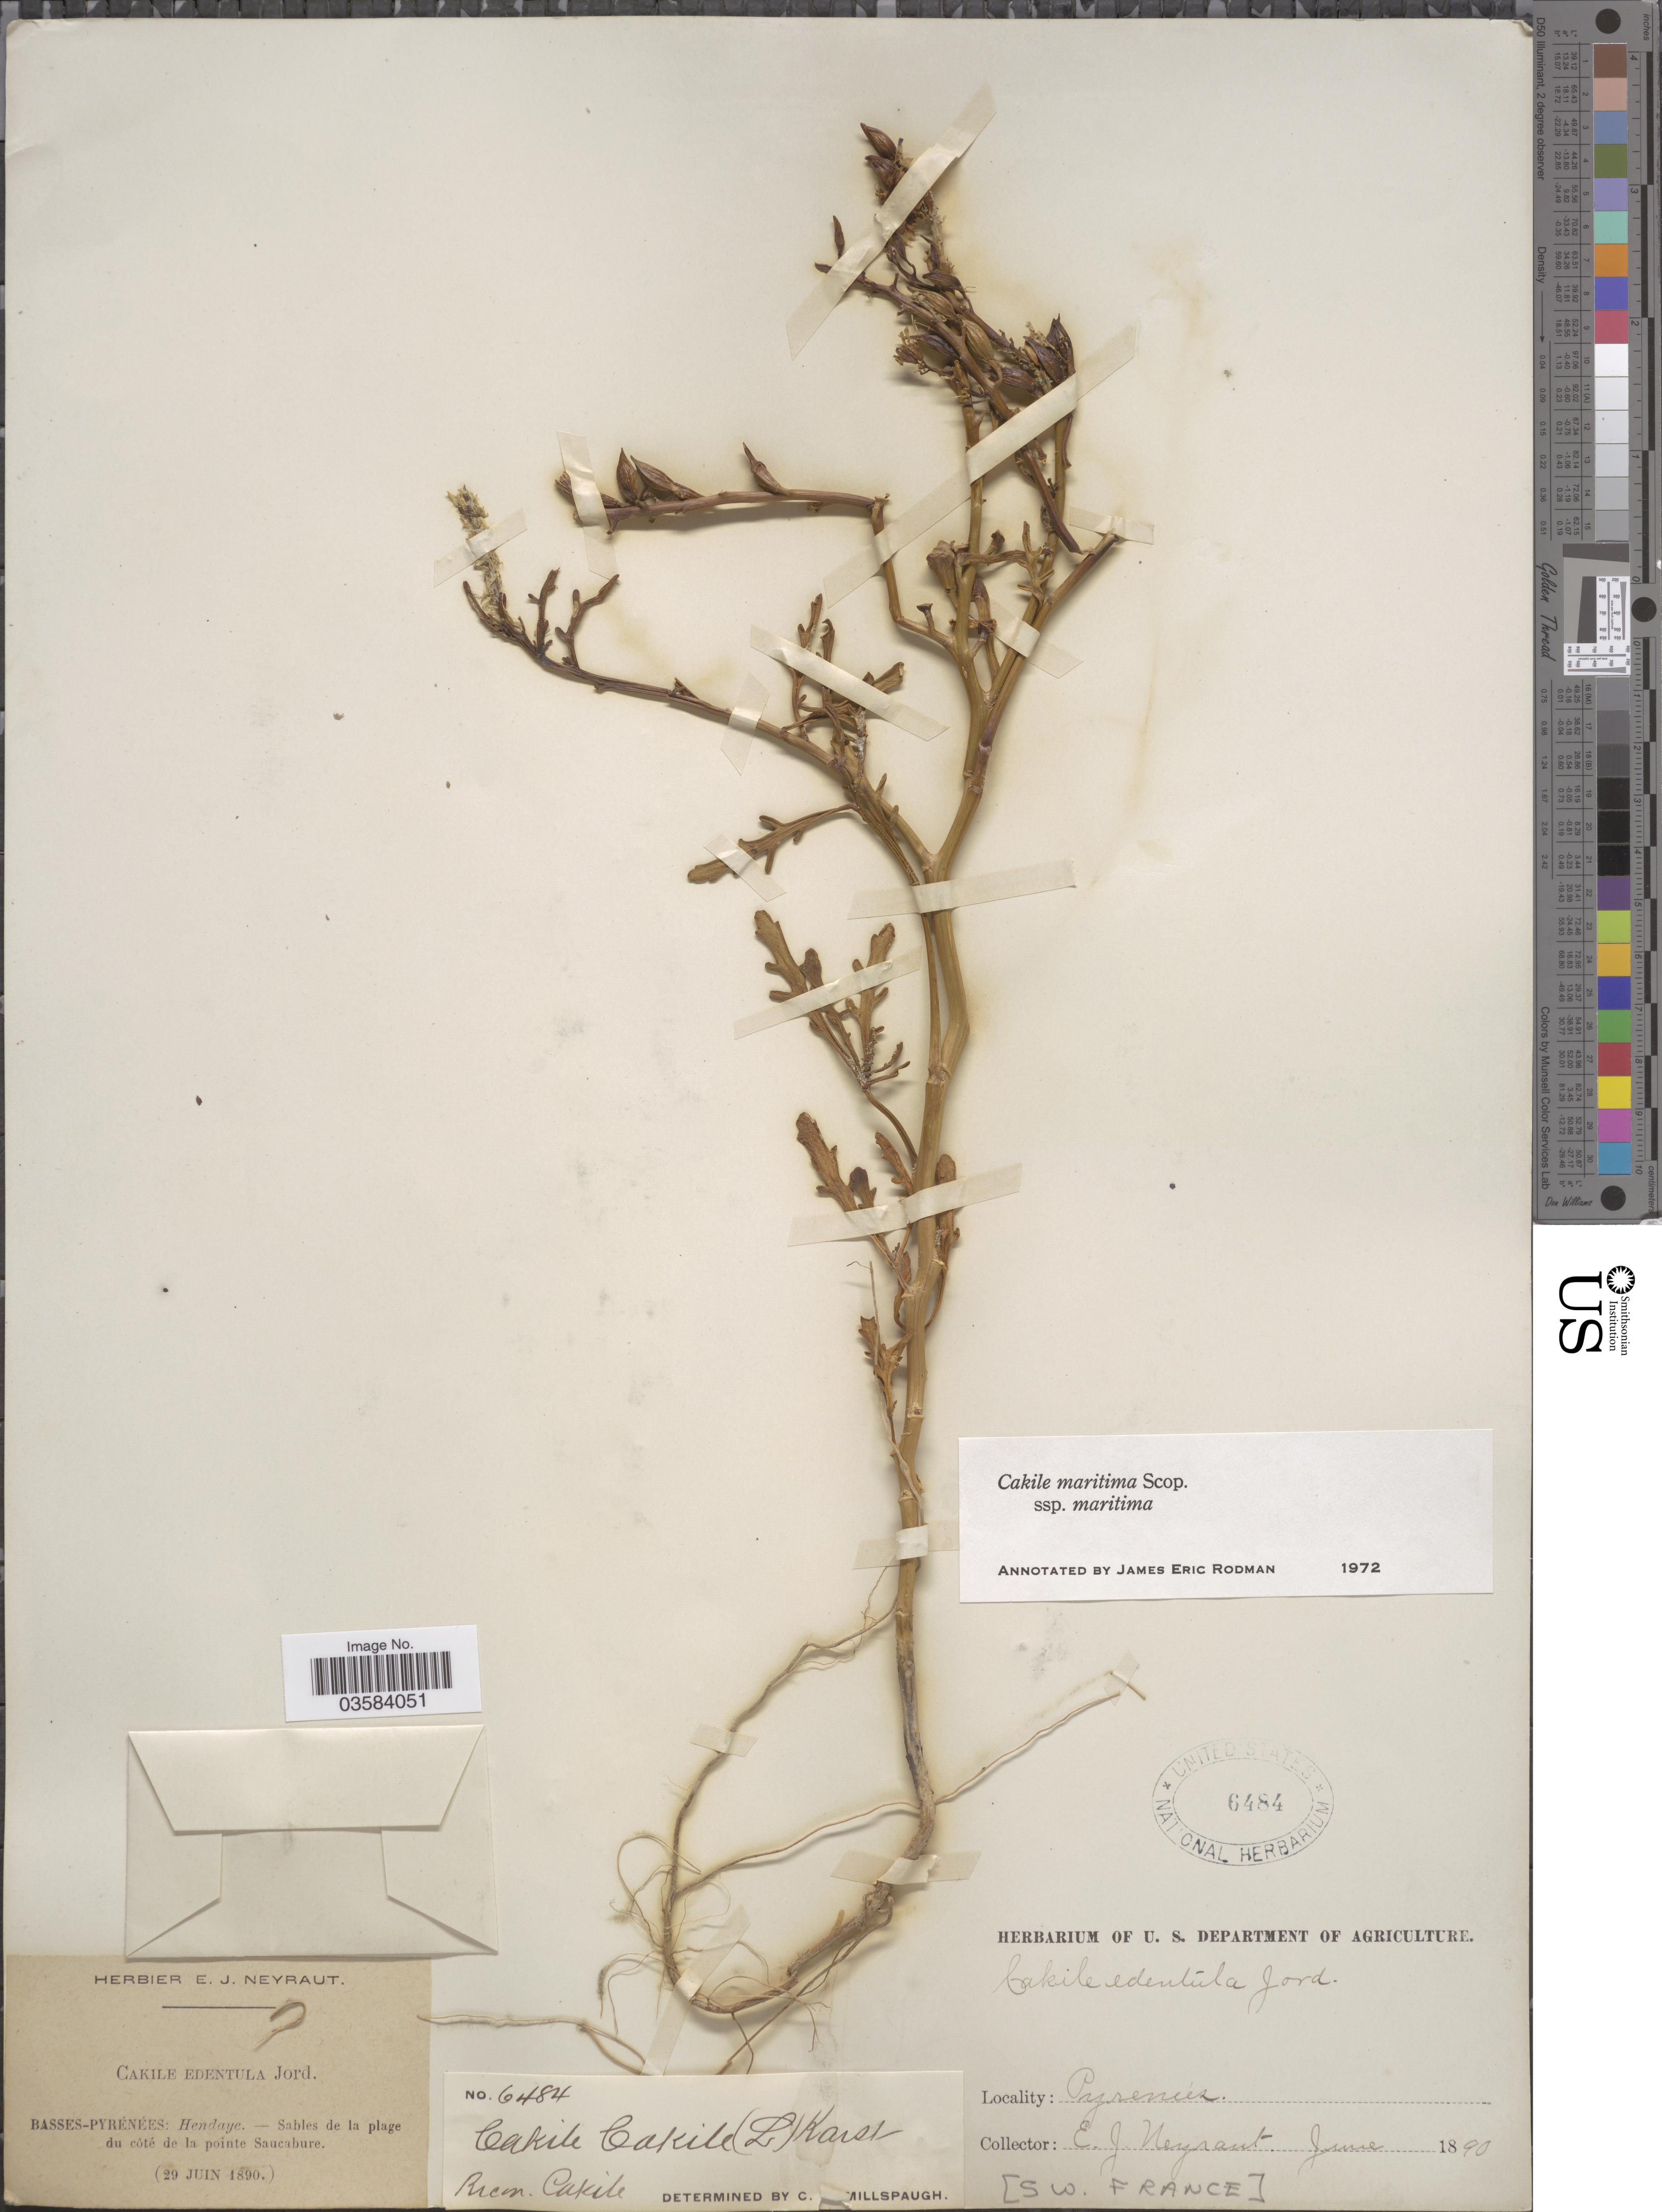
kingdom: Plantae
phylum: Tracheophyta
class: Magnoliopsida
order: Brassicales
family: Brassicaceae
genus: Cakile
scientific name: Cakile maritima subsp. maritima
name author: Scop.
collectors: E. Neyraut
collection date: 1890-06-29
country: France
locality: Basses-Pyrénées: Hendaye. - Sables de la plage du côté de la pointe Saucabure. Pyrenees. [SW. France].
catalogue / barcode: US 6484